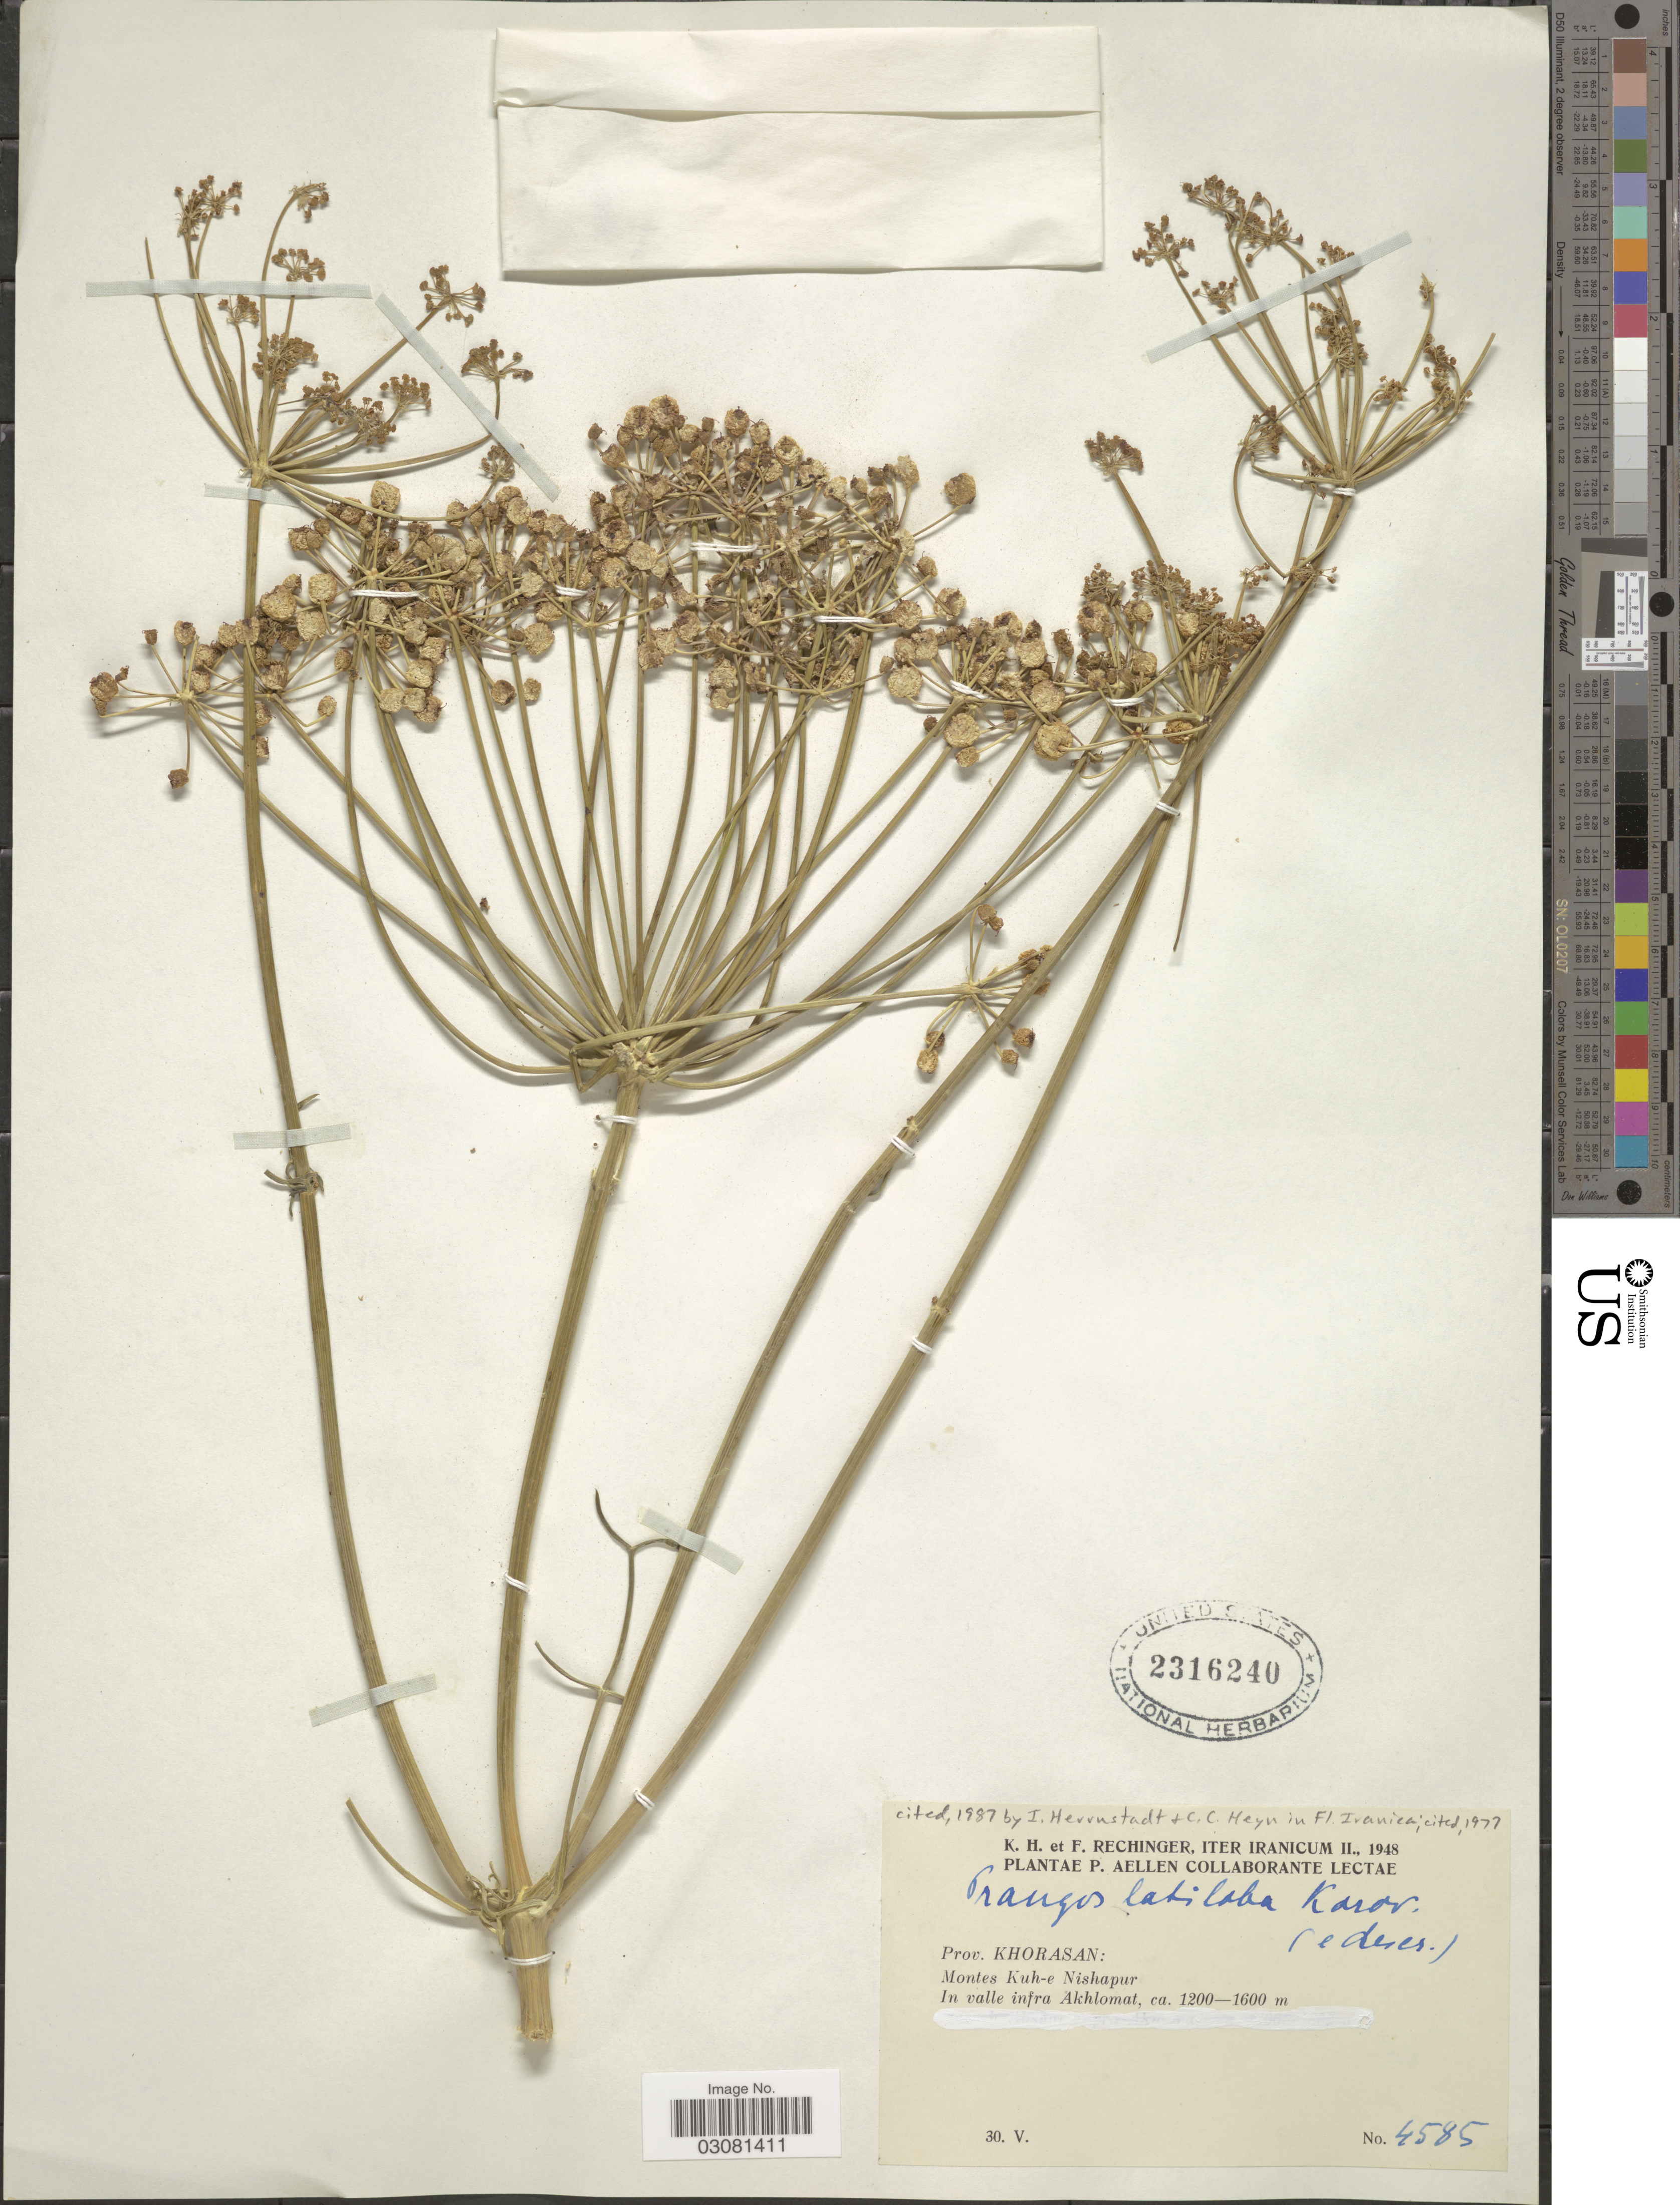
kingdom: Plantae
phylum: Tracheophyta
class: Magnoliopsida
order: Apiales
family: Apiaceae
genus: Prangos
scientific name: Prangos latiloba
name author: Korovin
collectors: K. H. Rechinger, F. Rechinger & P. Aellen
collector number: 4585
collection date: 1948-05-30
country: Iran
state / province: Khorasan [obsolete]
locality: Montes Kuh-e Nishapur. In valle infra Akhlomat.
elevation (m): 1200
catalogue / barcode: US 2316240